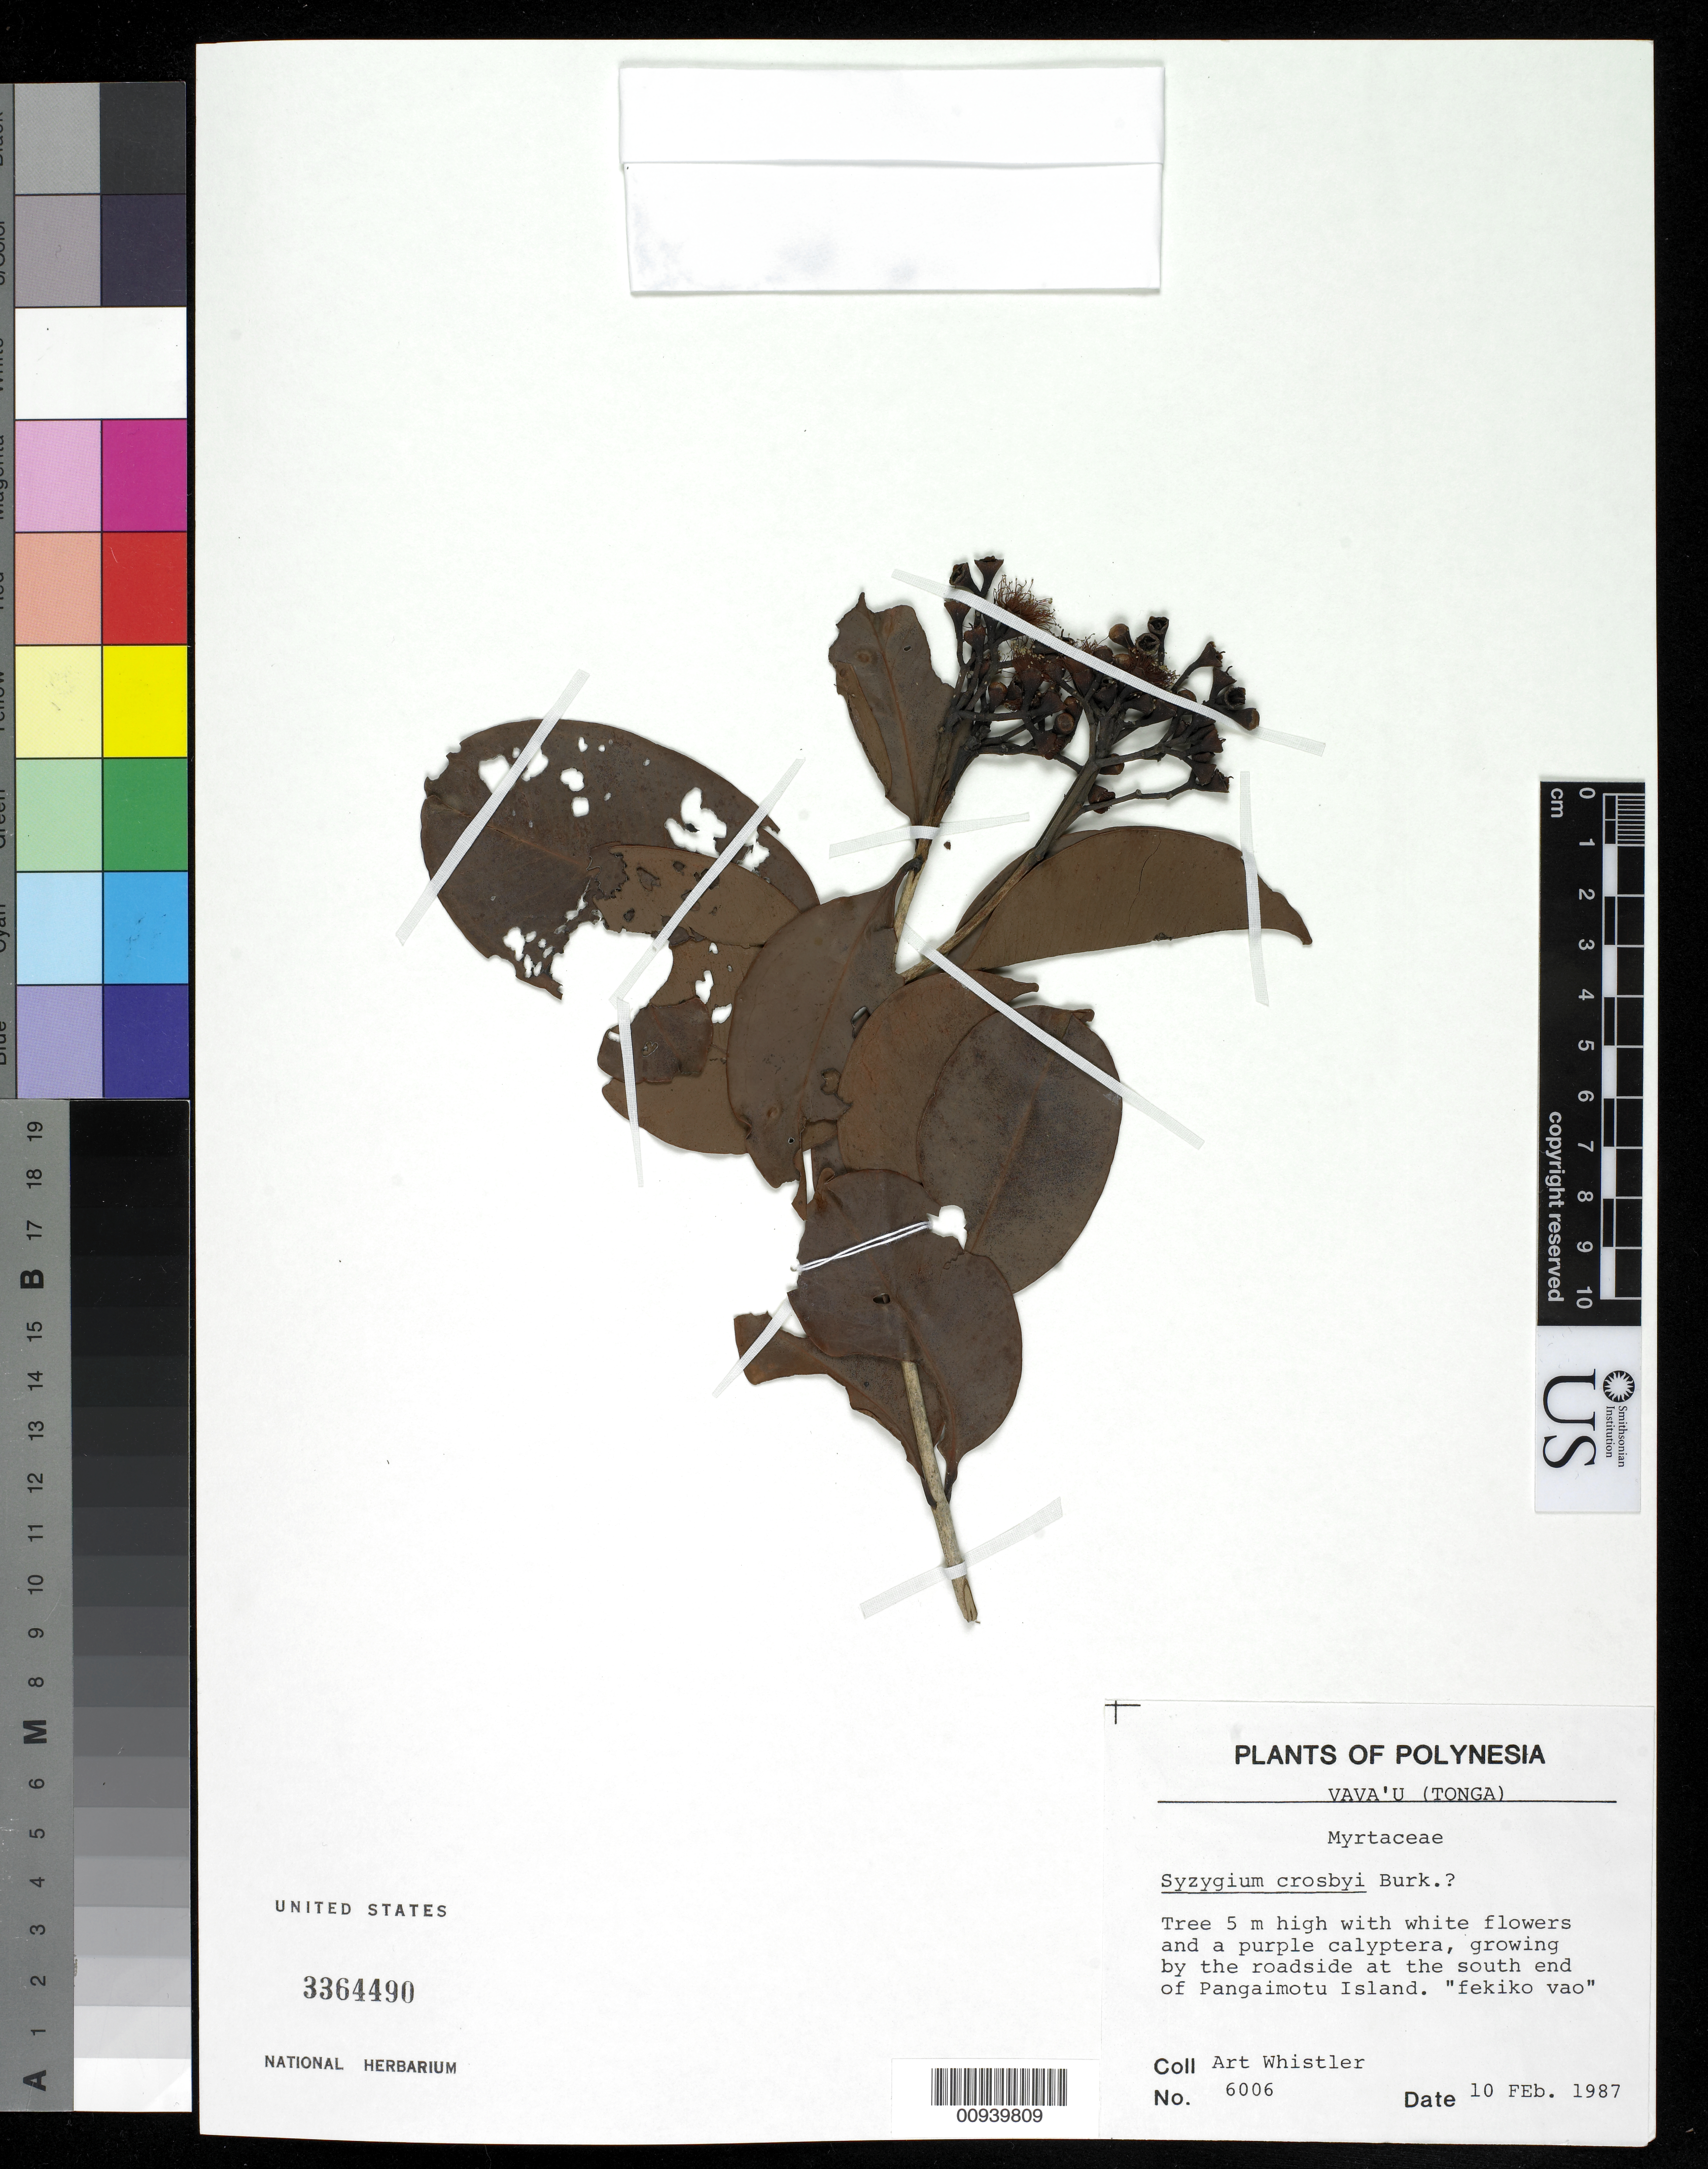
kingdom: Plantae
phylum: Tracheophyta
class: Magnoliopsida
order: Myrtales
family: Myrtaceae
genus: Syzygium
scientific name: Syzygium crosbyi ined.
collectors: A. Whistler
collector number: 6006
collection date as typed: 10 Feb 1987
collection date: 1987-02-10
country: Tonga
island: Vava'u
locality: South end of Pangaimotu Island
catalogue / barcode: US 3364490